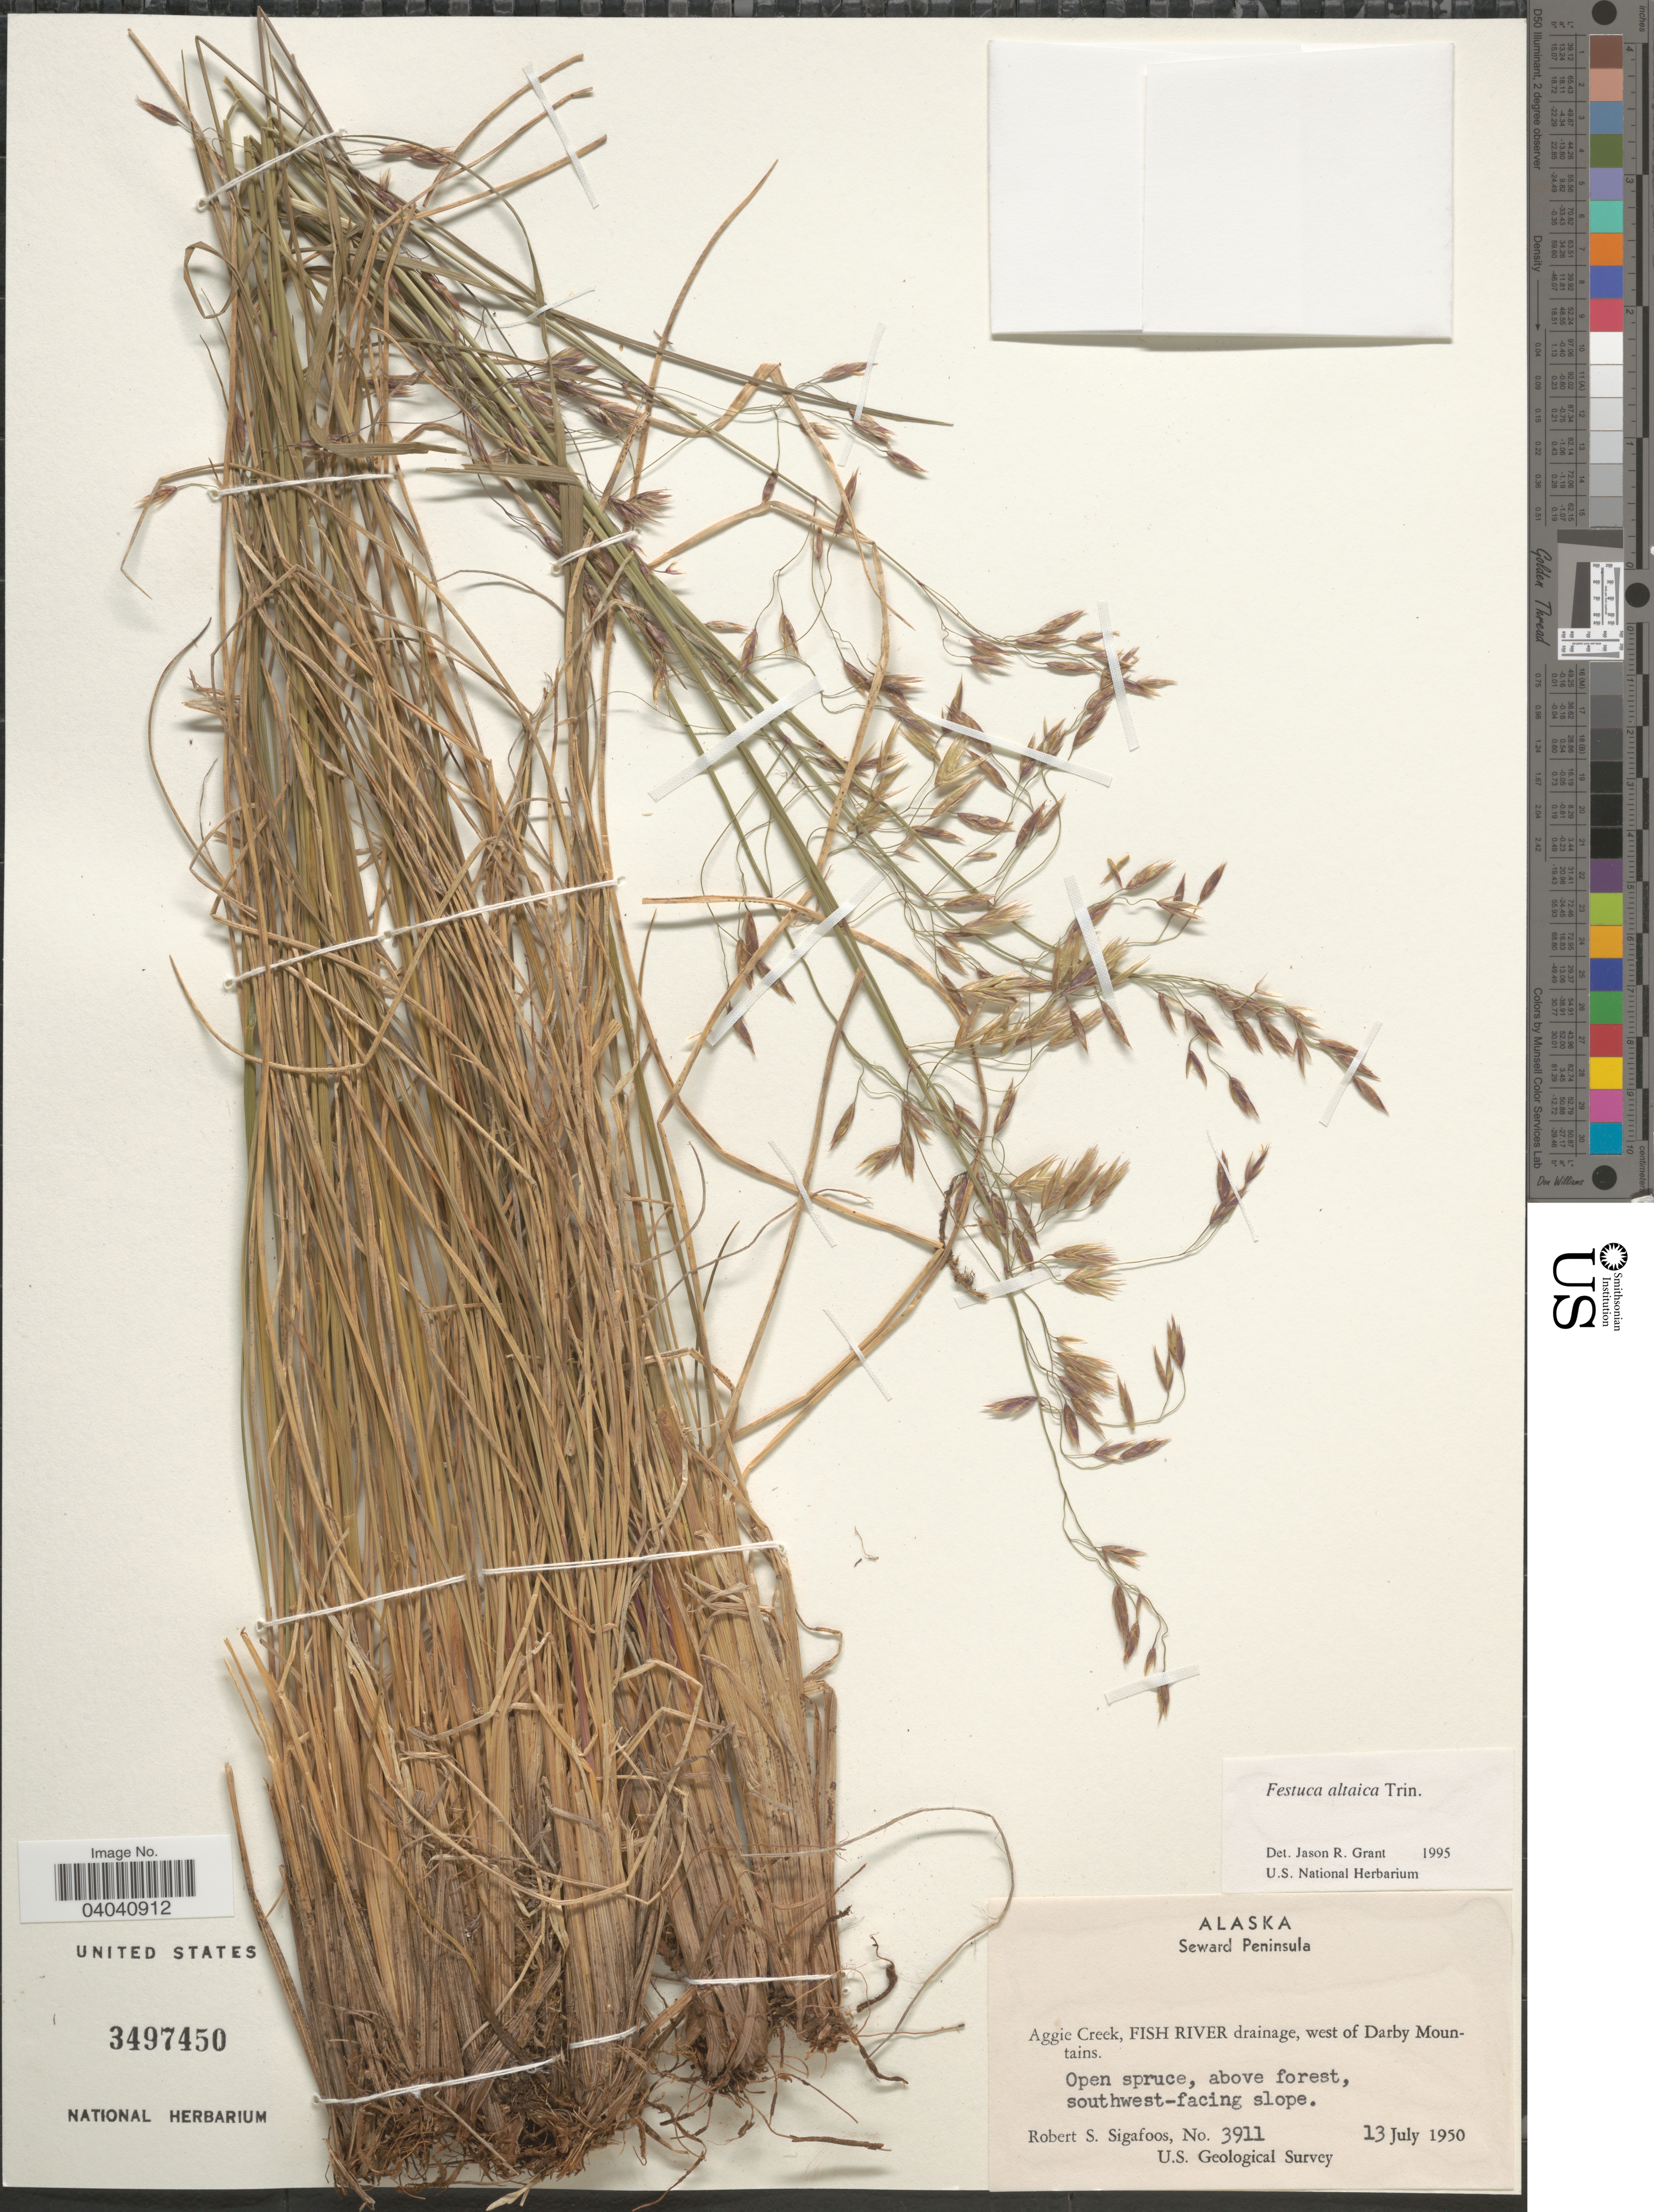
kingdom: Plantae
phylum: Tracheophyta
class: Liliopsida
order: Poales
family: Poaceae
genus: Festuca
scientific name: Festuca altaica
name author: Trin.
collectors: R. Sigafoos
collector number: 3911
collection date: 1950-07-13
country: United States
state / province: Alaska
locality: Seward Peninsula. Aggie Creek, Fish River drainage, west of Darby Mountains. Open spruce, above forest, southwest-facing slope.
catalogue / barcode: US 3497450